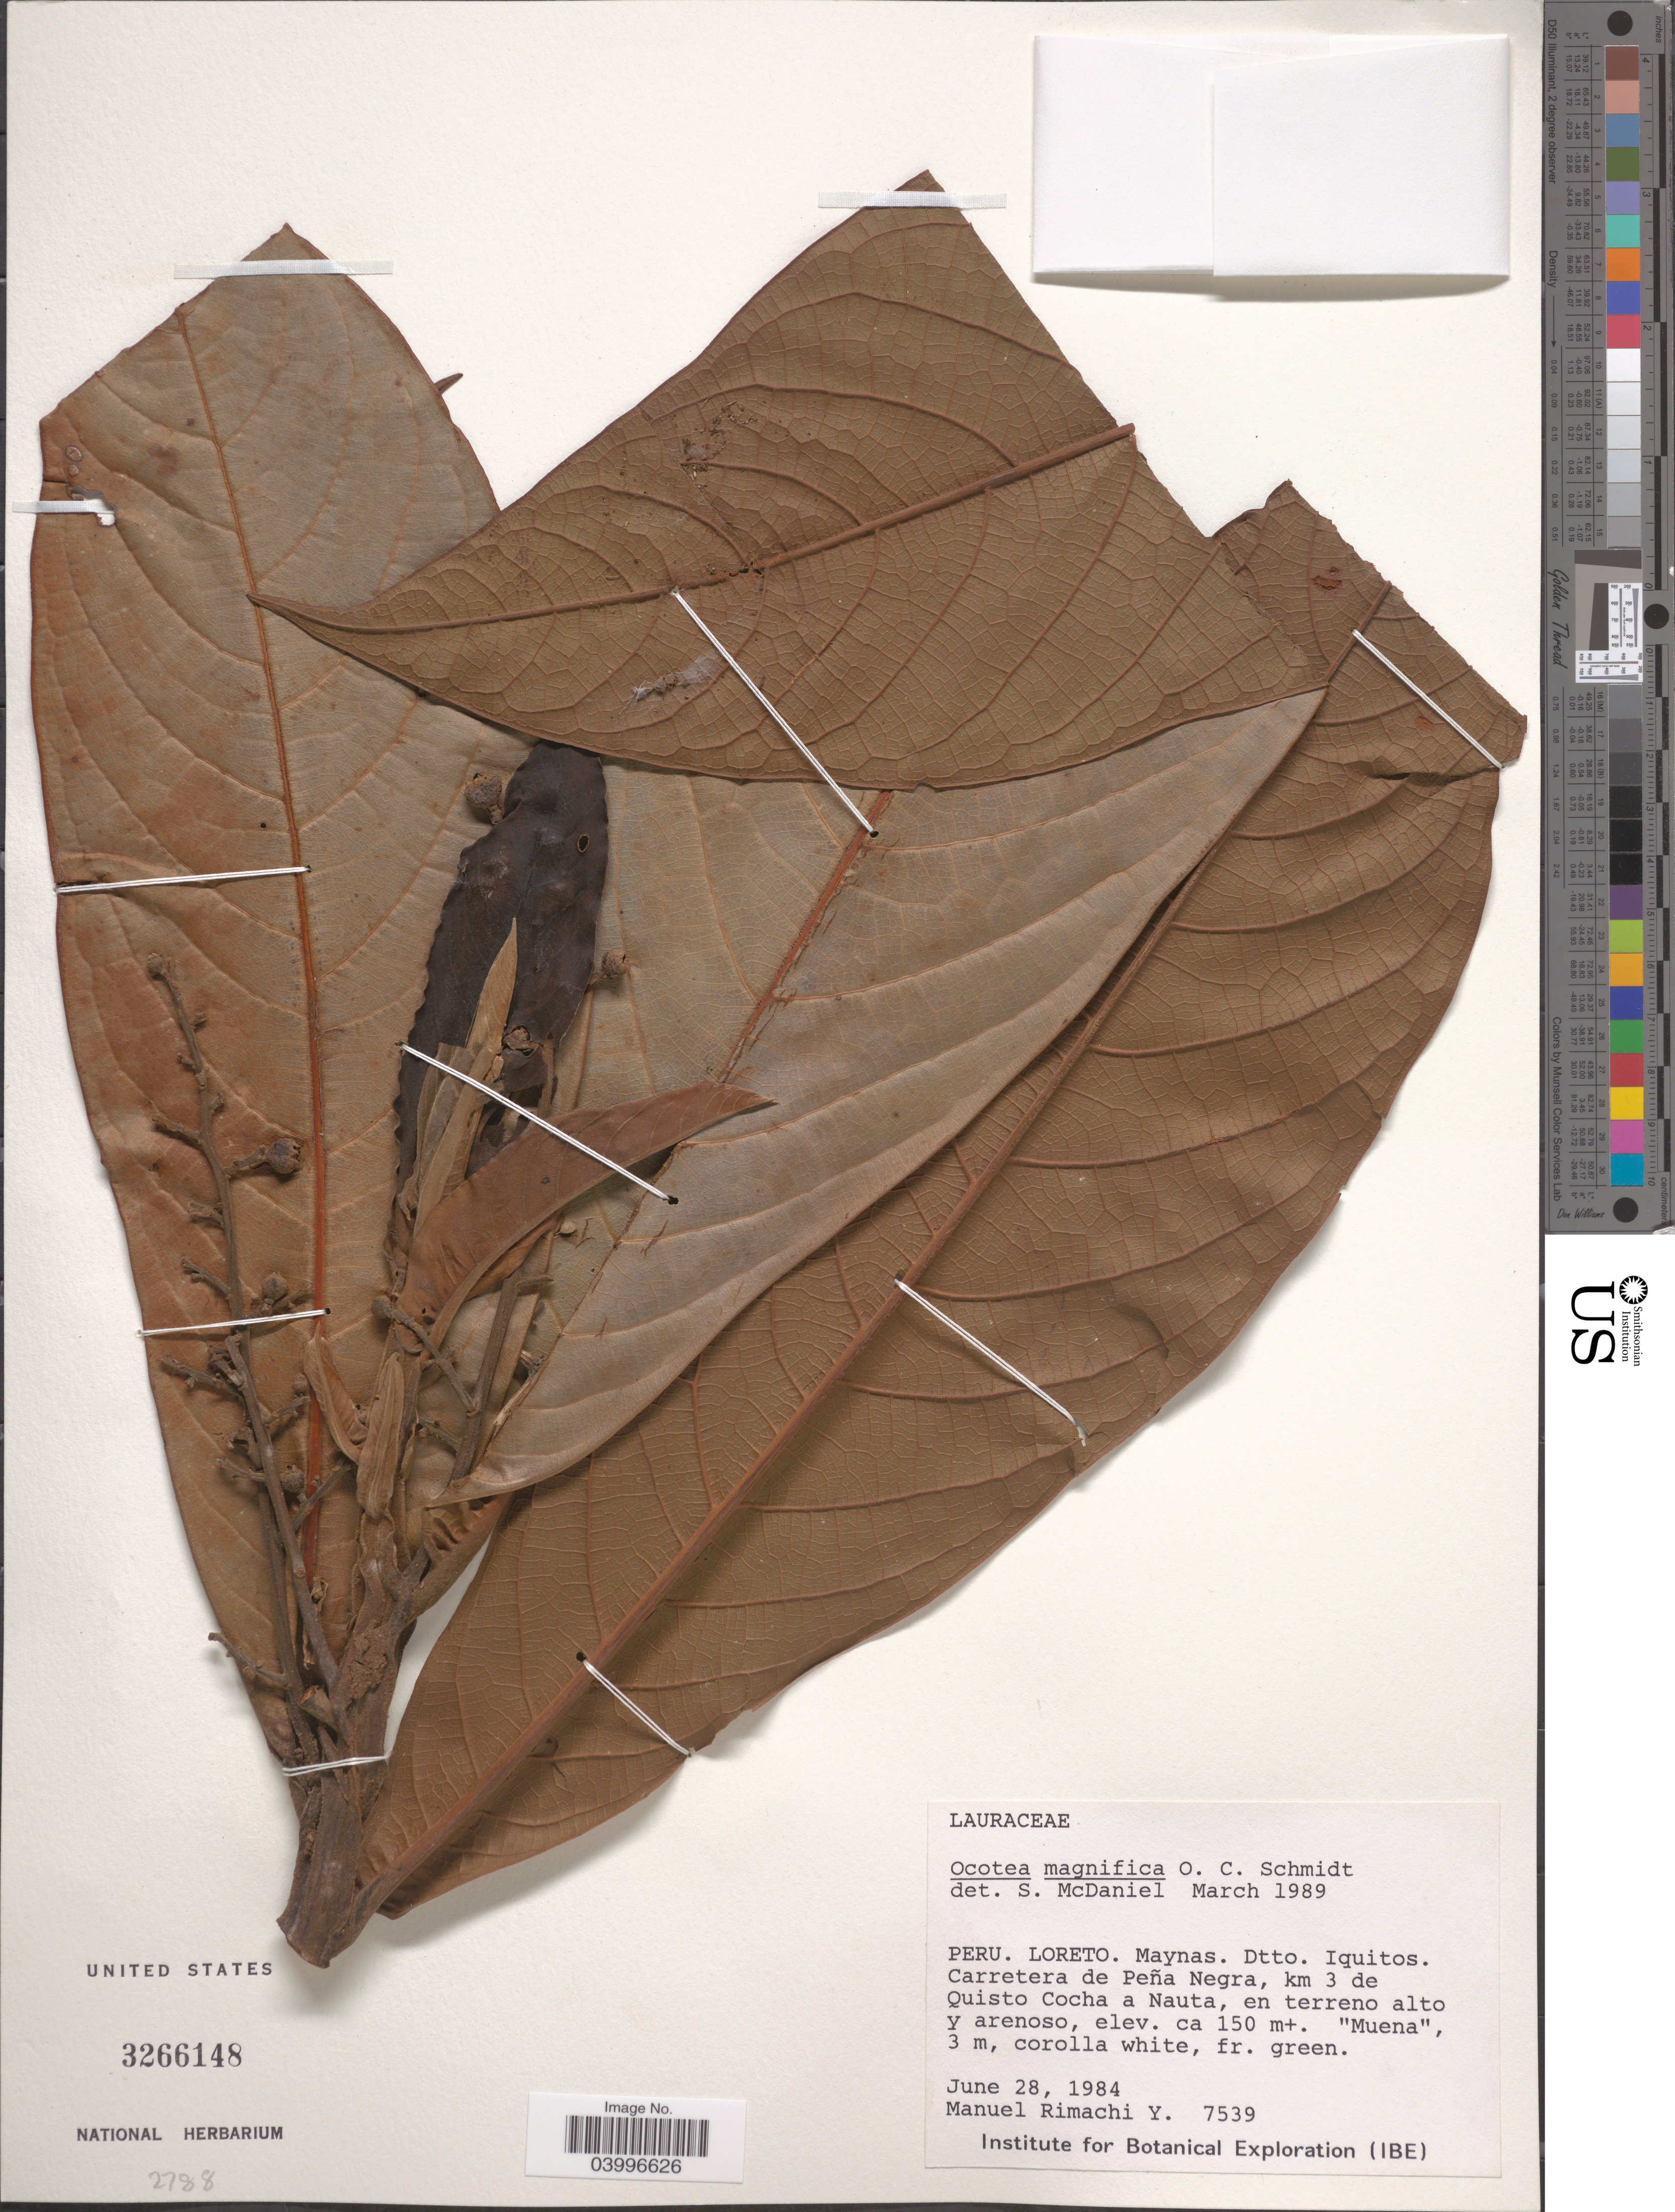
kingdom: Plantae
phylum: Tracheophyta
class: Magnoliopsida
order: Laurales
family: Lauraceae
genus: Ocotea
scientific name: Ocotea magnifica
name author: O.C. Schmidt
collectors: M. Rimachi Y.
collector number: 7539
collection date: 1984-06-28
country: Peru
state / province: Loreto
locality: Maynas. Dtto. Iquitos. Carretera de Peña Negra, km 3 de Quisto Cocha a Nauta, en terreno alto y arenoso.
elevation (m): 150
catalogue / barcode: US 3266148